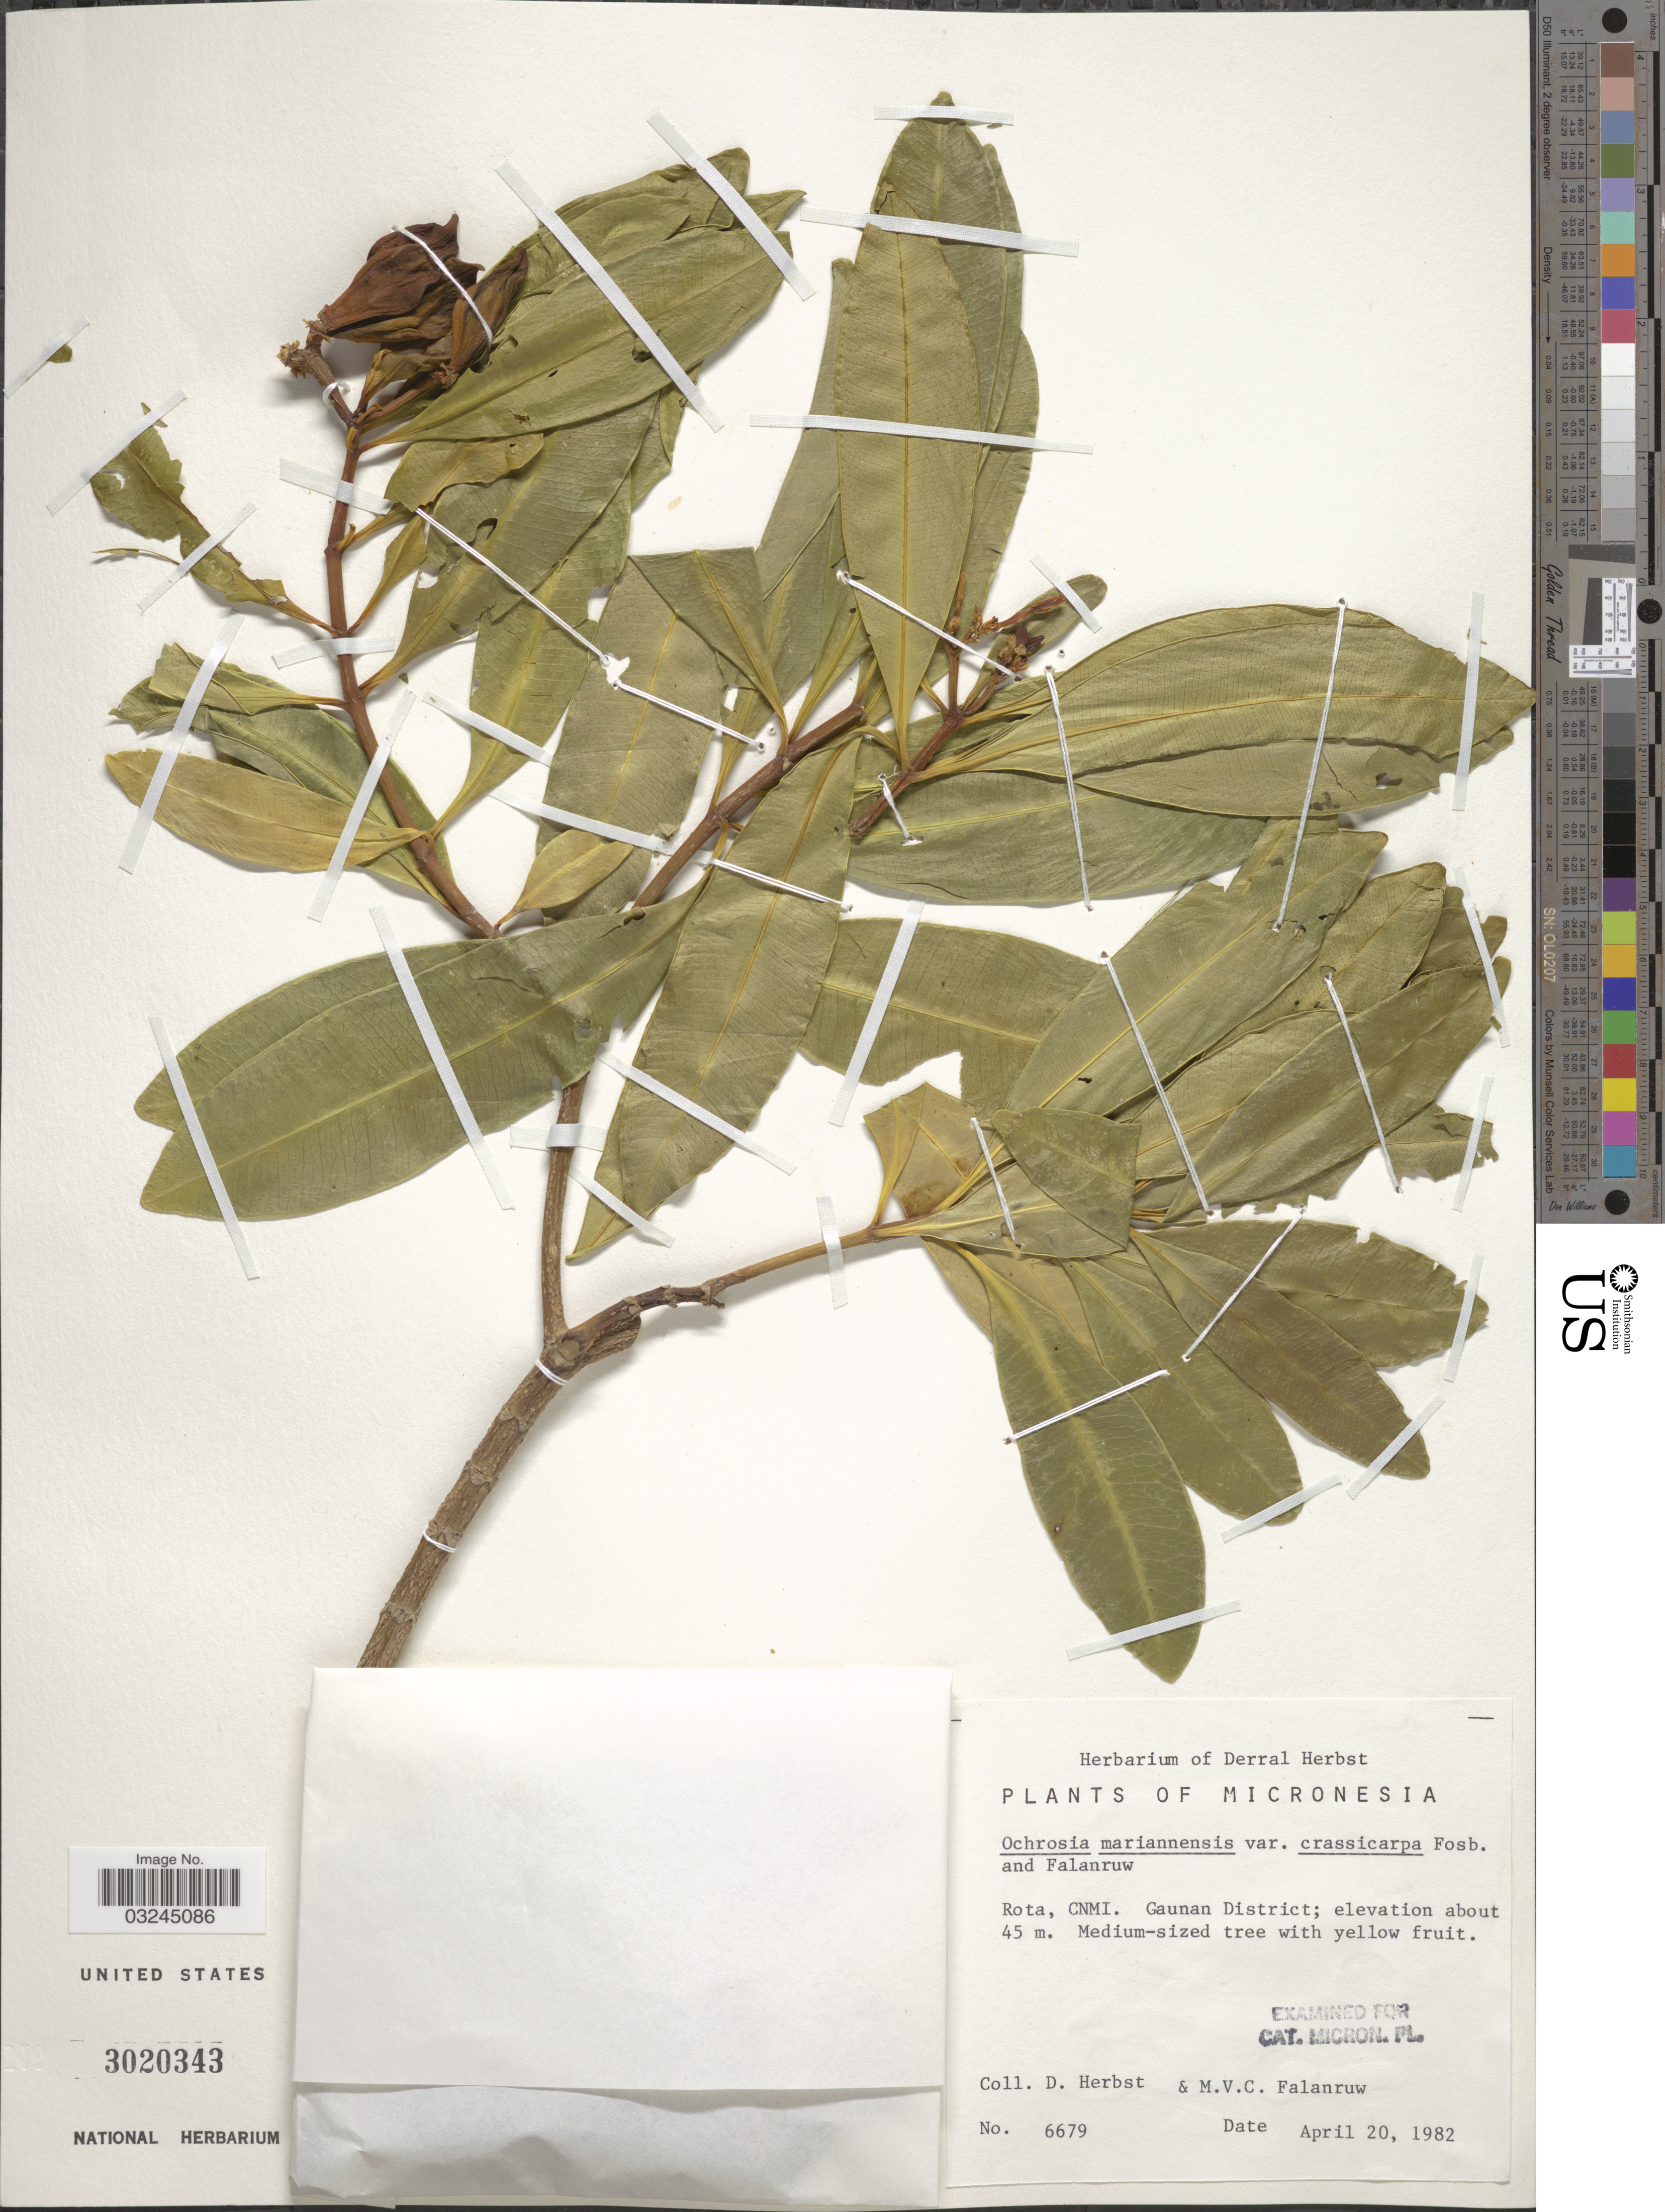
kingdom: Plantae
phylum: Tracheophyta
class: Magnoliopsida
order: Gentianales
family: Apocynaceae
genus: Ochrosia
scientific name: Ochrosia mariannensis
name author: A. DC.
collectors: D. R. Herbst & M. V. Falanruw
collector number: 6679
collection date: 1982-04-20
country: Northern Mariana Islands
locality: Micronesia. Rota, CNMI. Gaunan District.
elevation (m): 45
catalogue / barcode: US 3020343